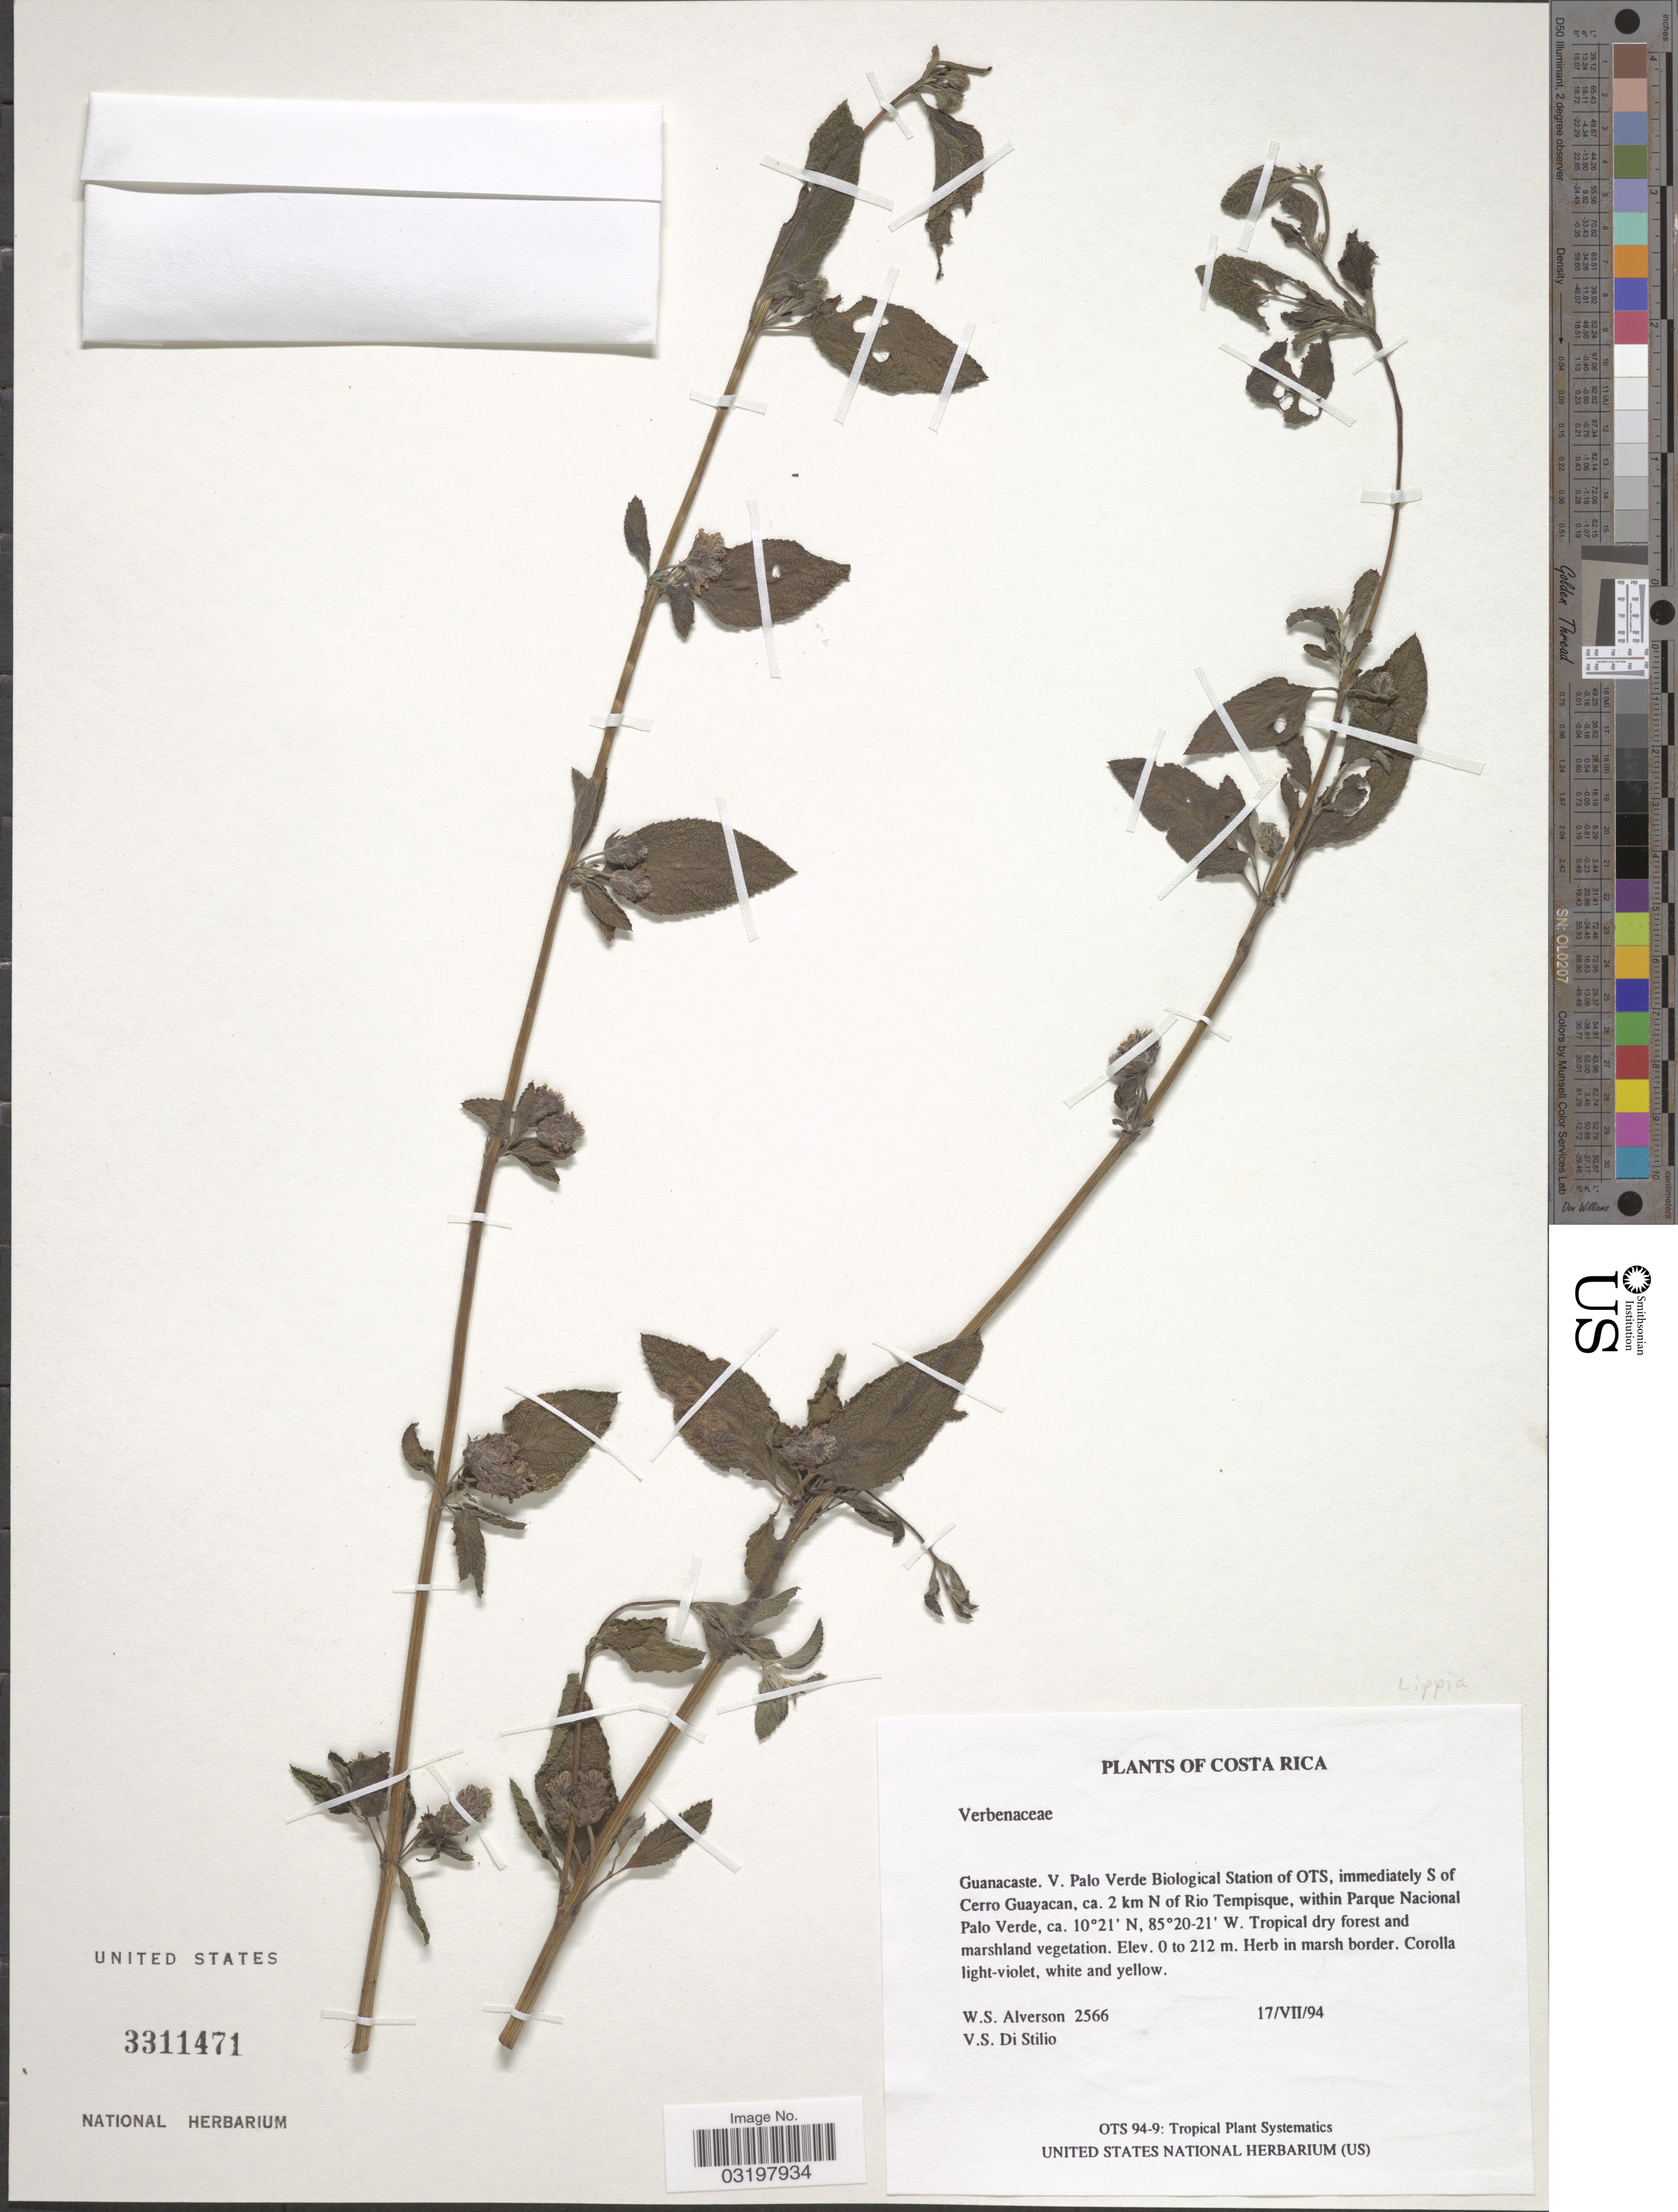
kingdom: Plantae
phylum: Tracheophyta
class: Magnoliopsida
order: Lamiales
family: Verbenaceae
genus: Lippia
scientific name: Lippia alba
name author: (Mill.) N.E. Br. ex Britton & P. Wilson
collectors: W. S. Alverson & V. Di Stilio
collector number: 2566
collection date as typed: Transcribed d/m/y: 17/7/94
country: Costa Rica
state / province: Guanacaste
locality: V. Palo Verde Biological Station of OTS, immediately S of Cerro Guayacan, ca. 2 km N of Rio Tempisque, within Parque Nacional Palo Verde.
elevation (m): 0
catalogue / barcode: US 3311471